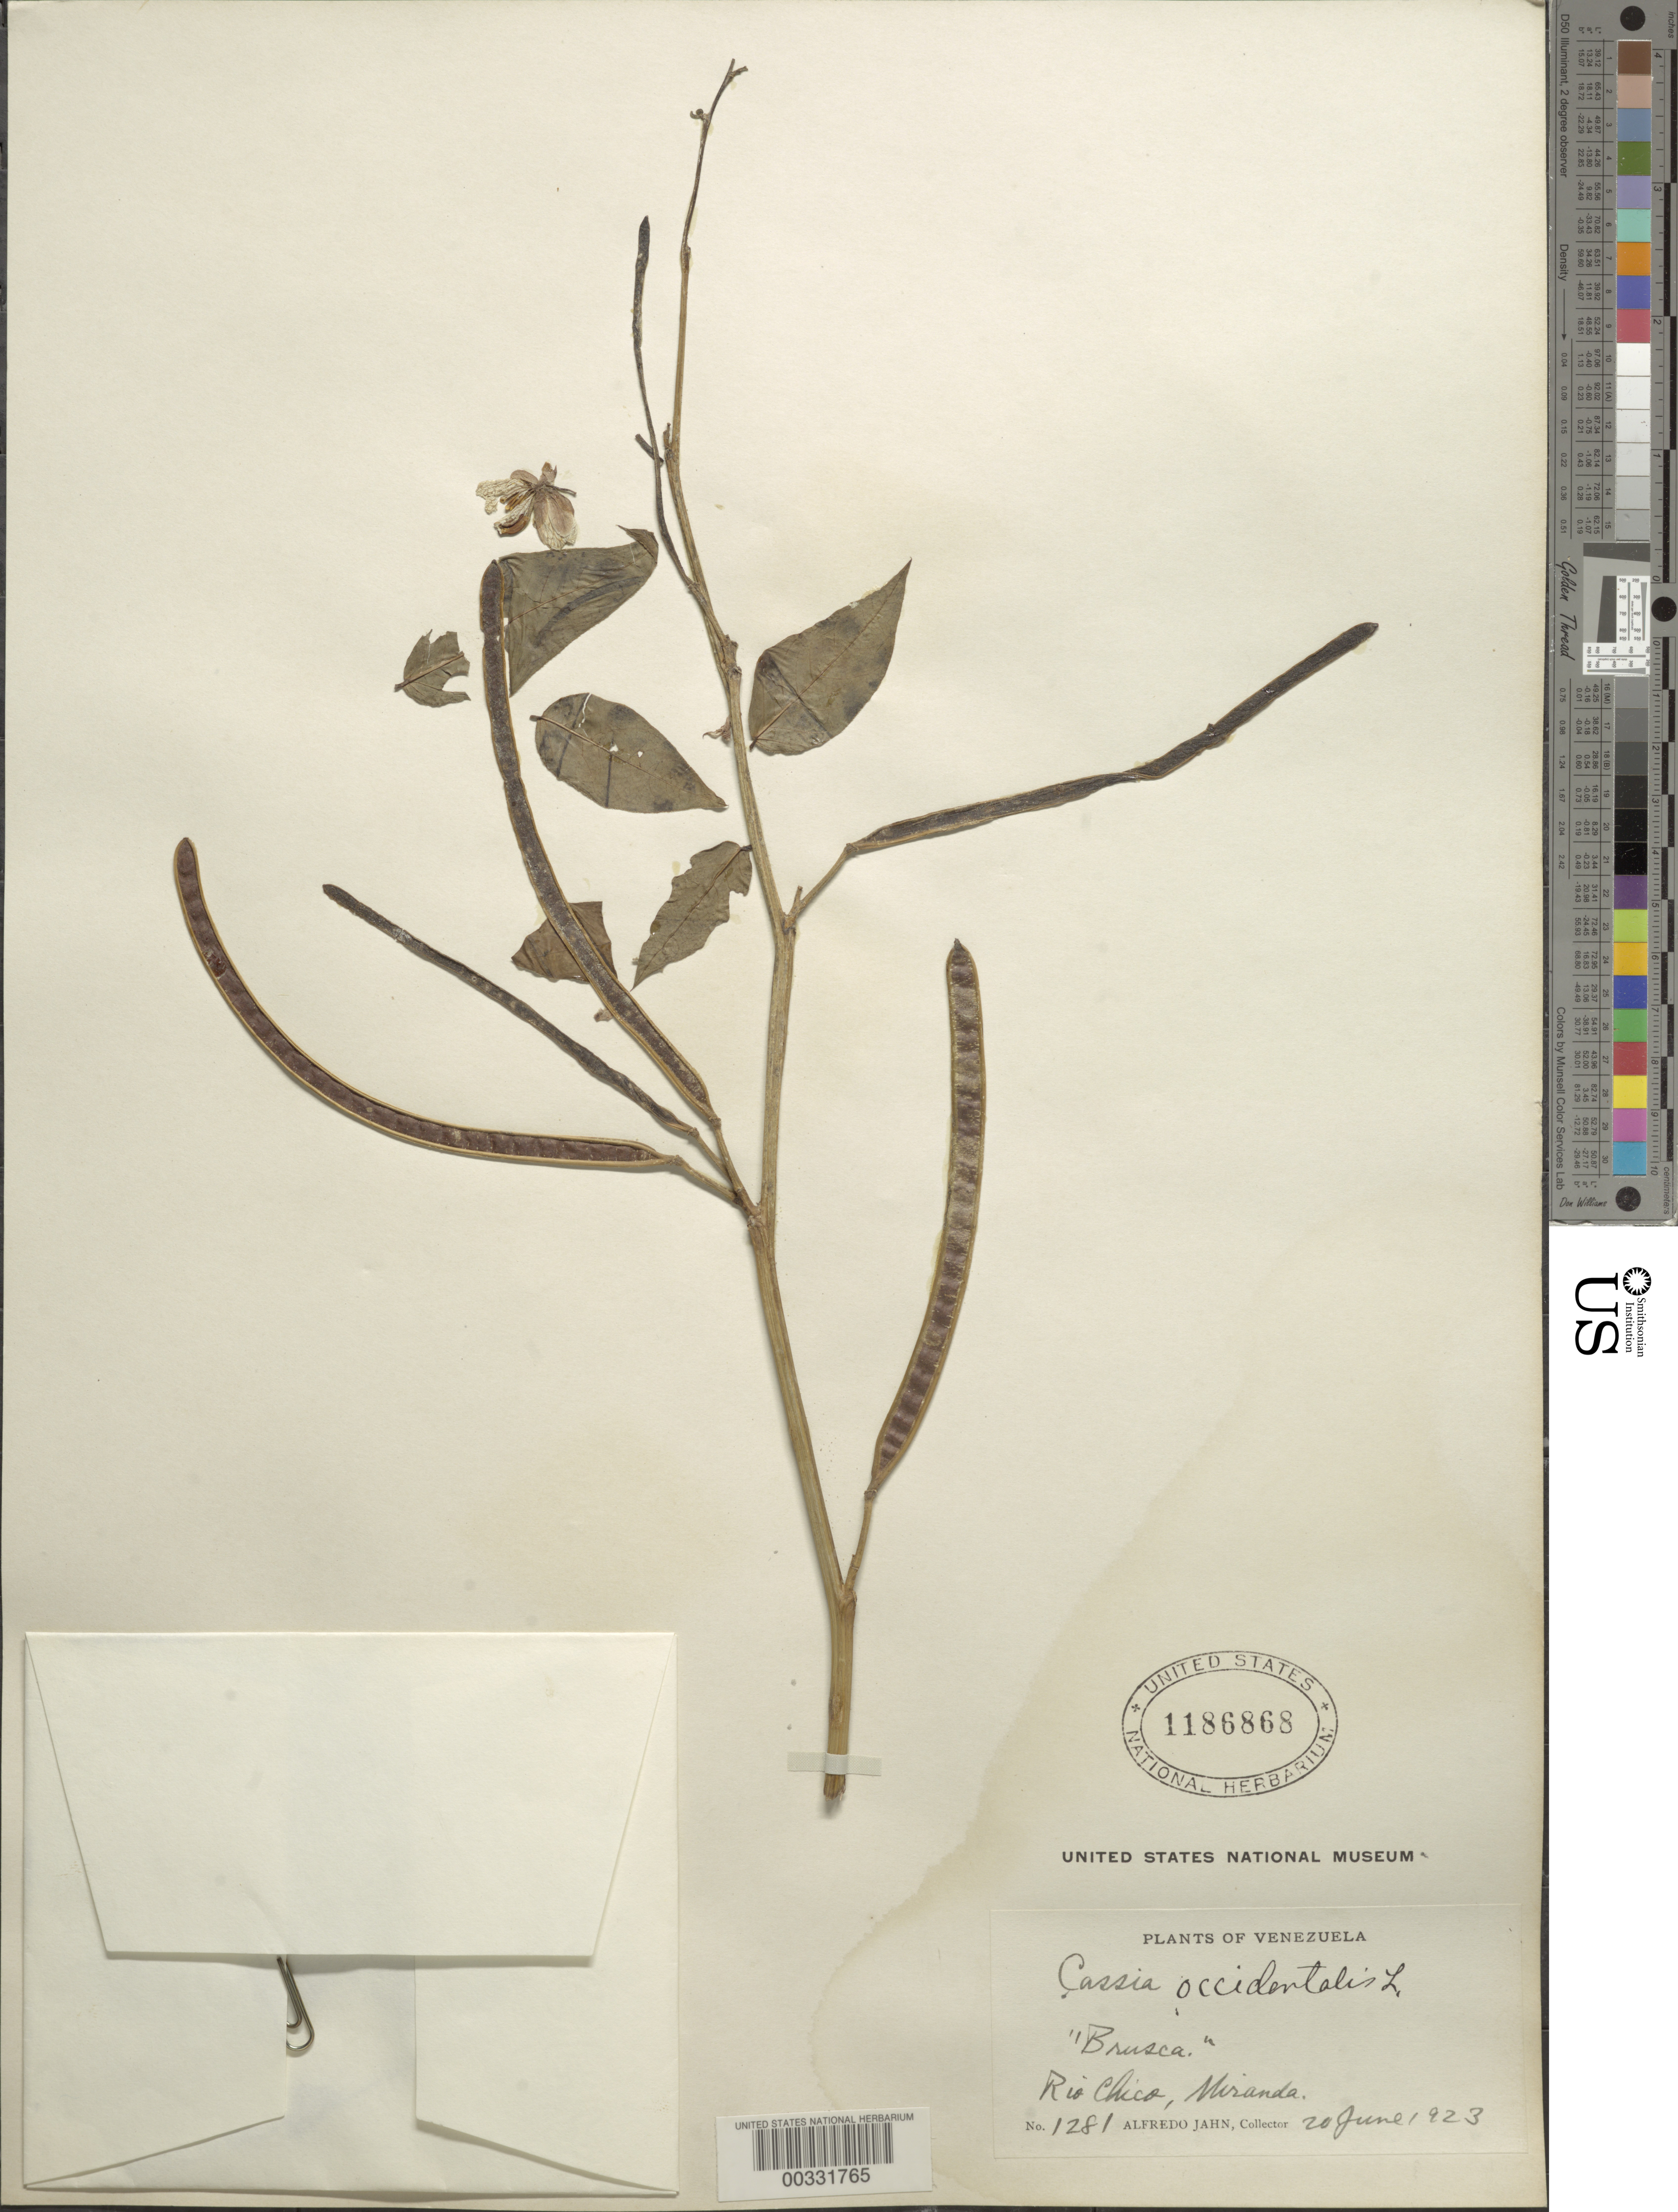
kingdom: Plantae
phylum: Tracheophyta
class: Magnoliopsida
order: Fabales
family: Fabaceae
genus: Senna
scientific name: Senna occidentalis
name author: (L.) Link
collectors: A. Jahn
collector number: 1281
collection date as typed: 20 Jun 1923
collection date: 1923-06-20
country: Venezuela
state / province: Miranda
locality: Rio chico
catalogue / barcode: US 1186868